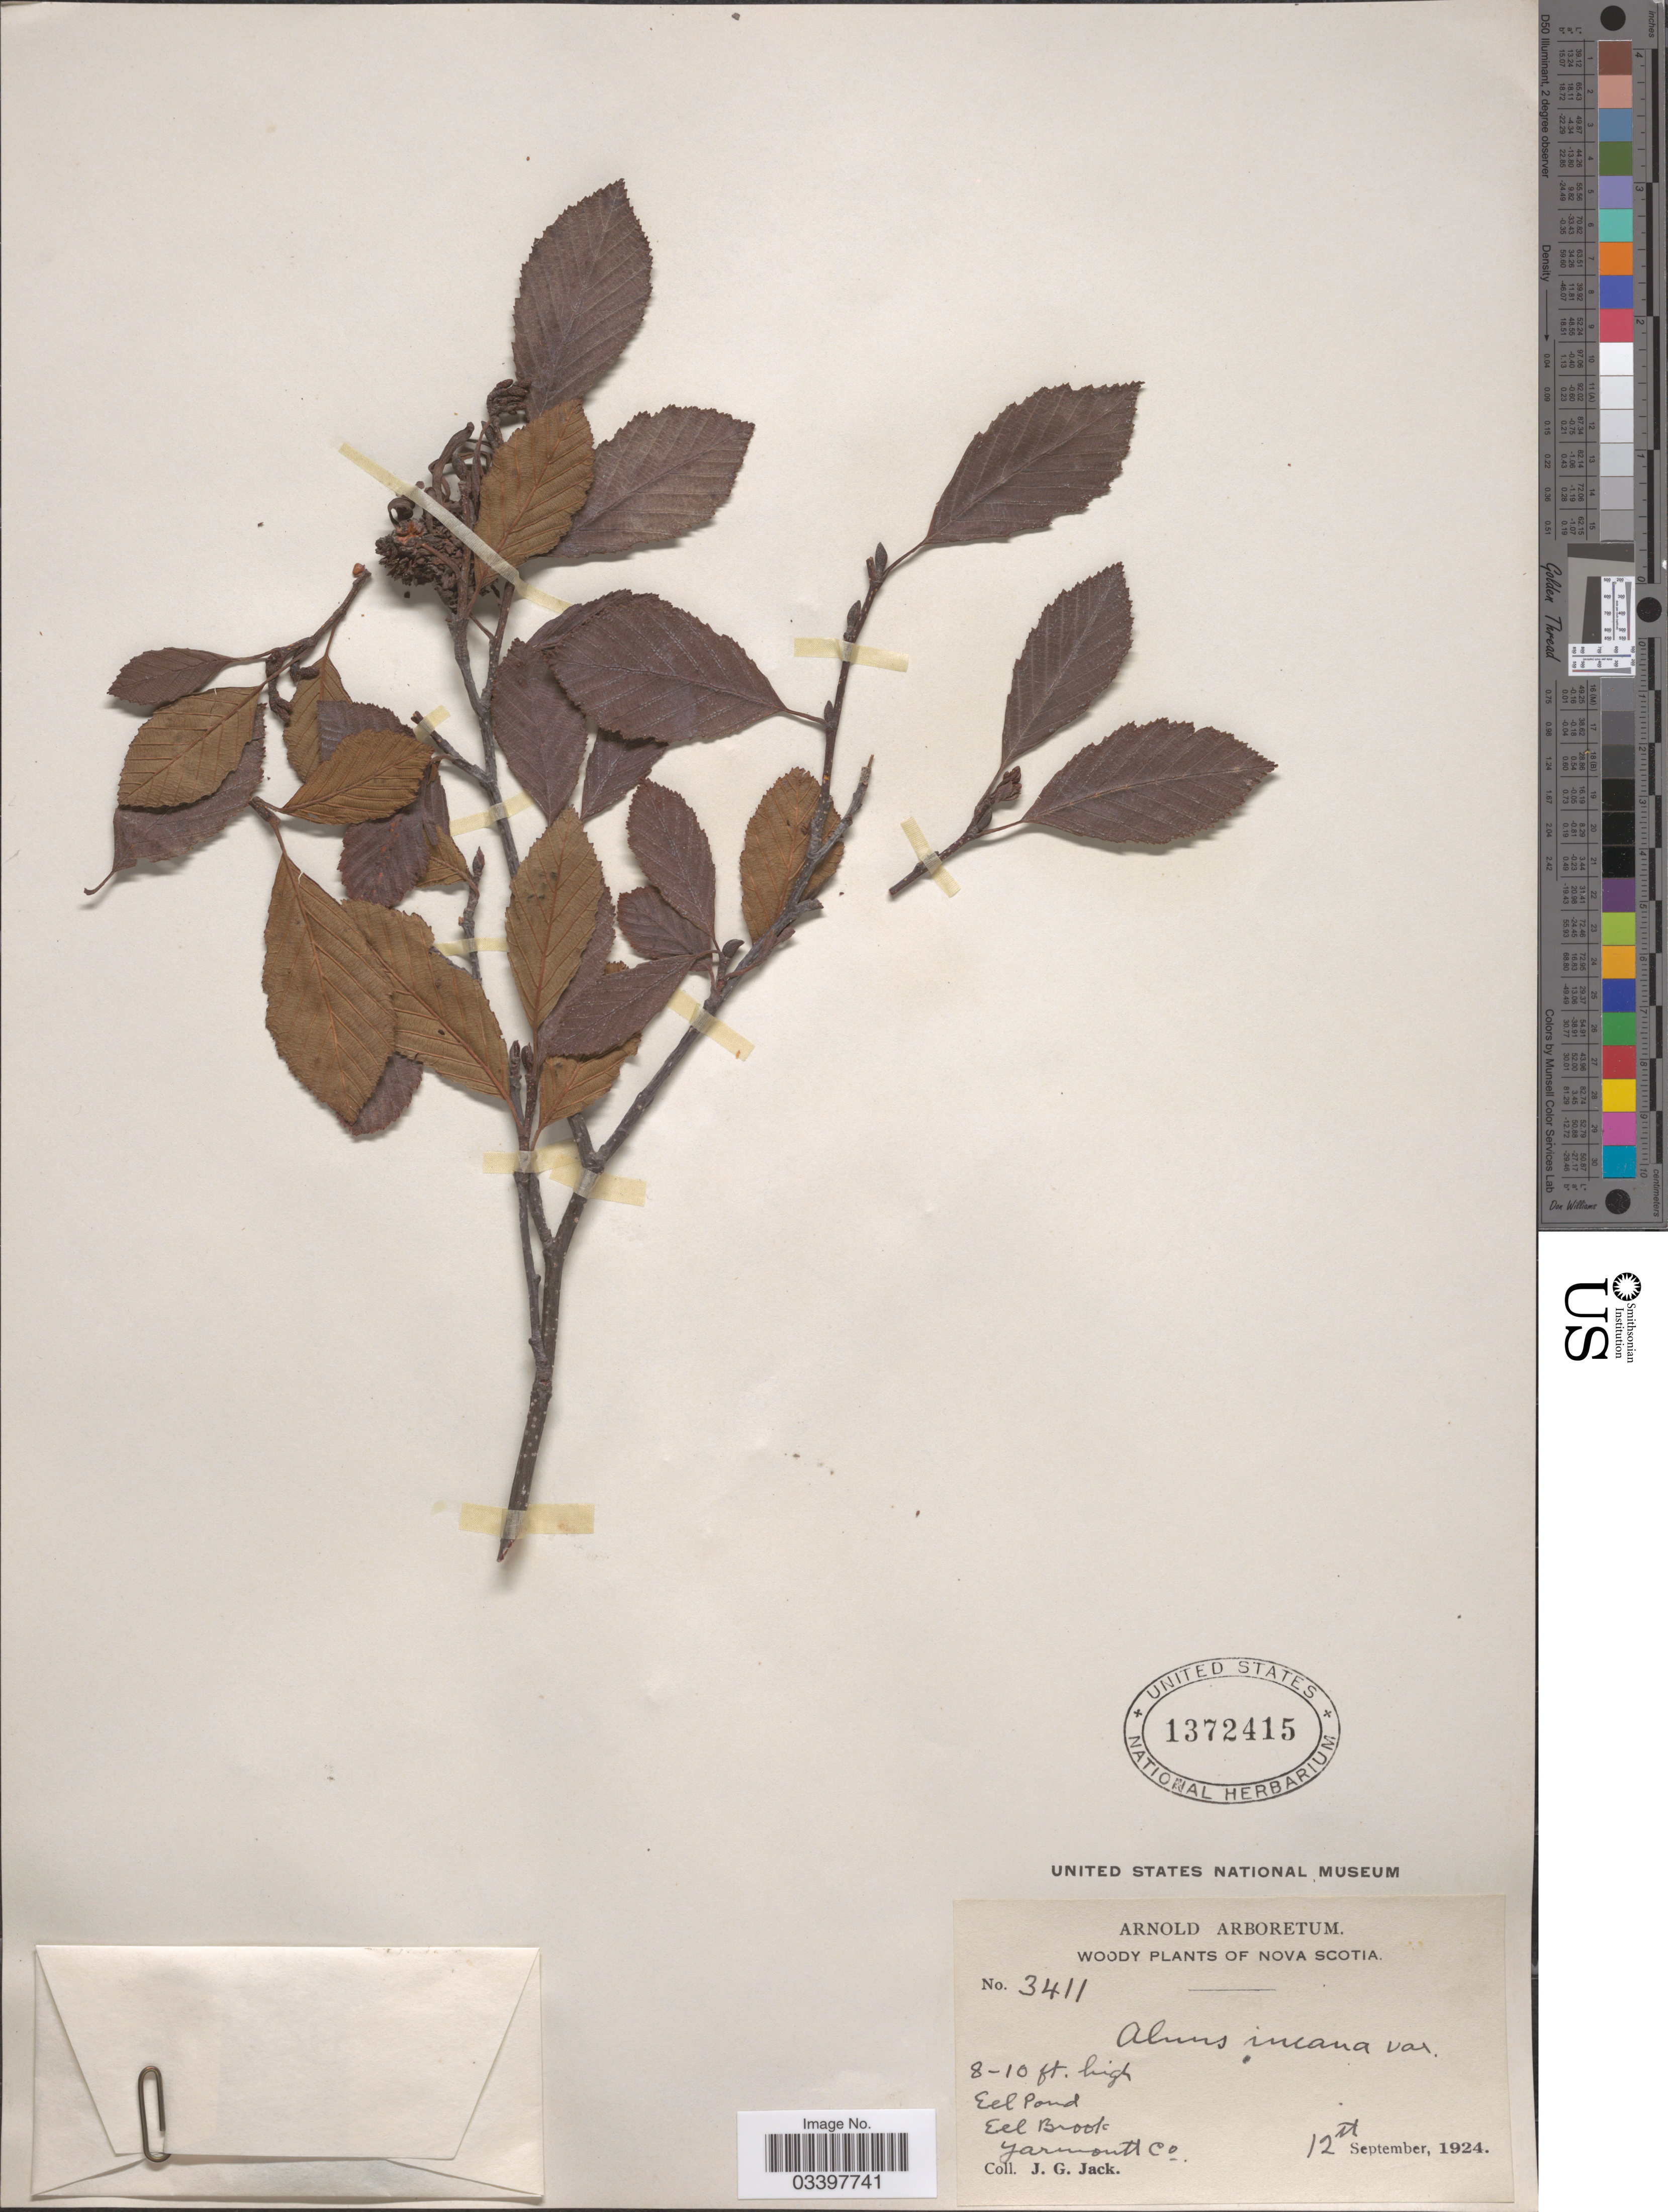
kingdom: Plantae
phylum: Tracheophyta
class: Magnoliopsida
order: Fagales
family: Betulaceae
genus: Alnus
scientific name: Alnus incana subsp. rugosa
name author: (Du Roi) R.T. Clausen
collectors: J. G. Jack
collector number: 3411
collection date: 1924-09-12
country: Canada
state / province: Nova Scotia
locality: Eel Pond, Eel Brook, Yarmouth Co.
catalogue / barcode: US 1372415